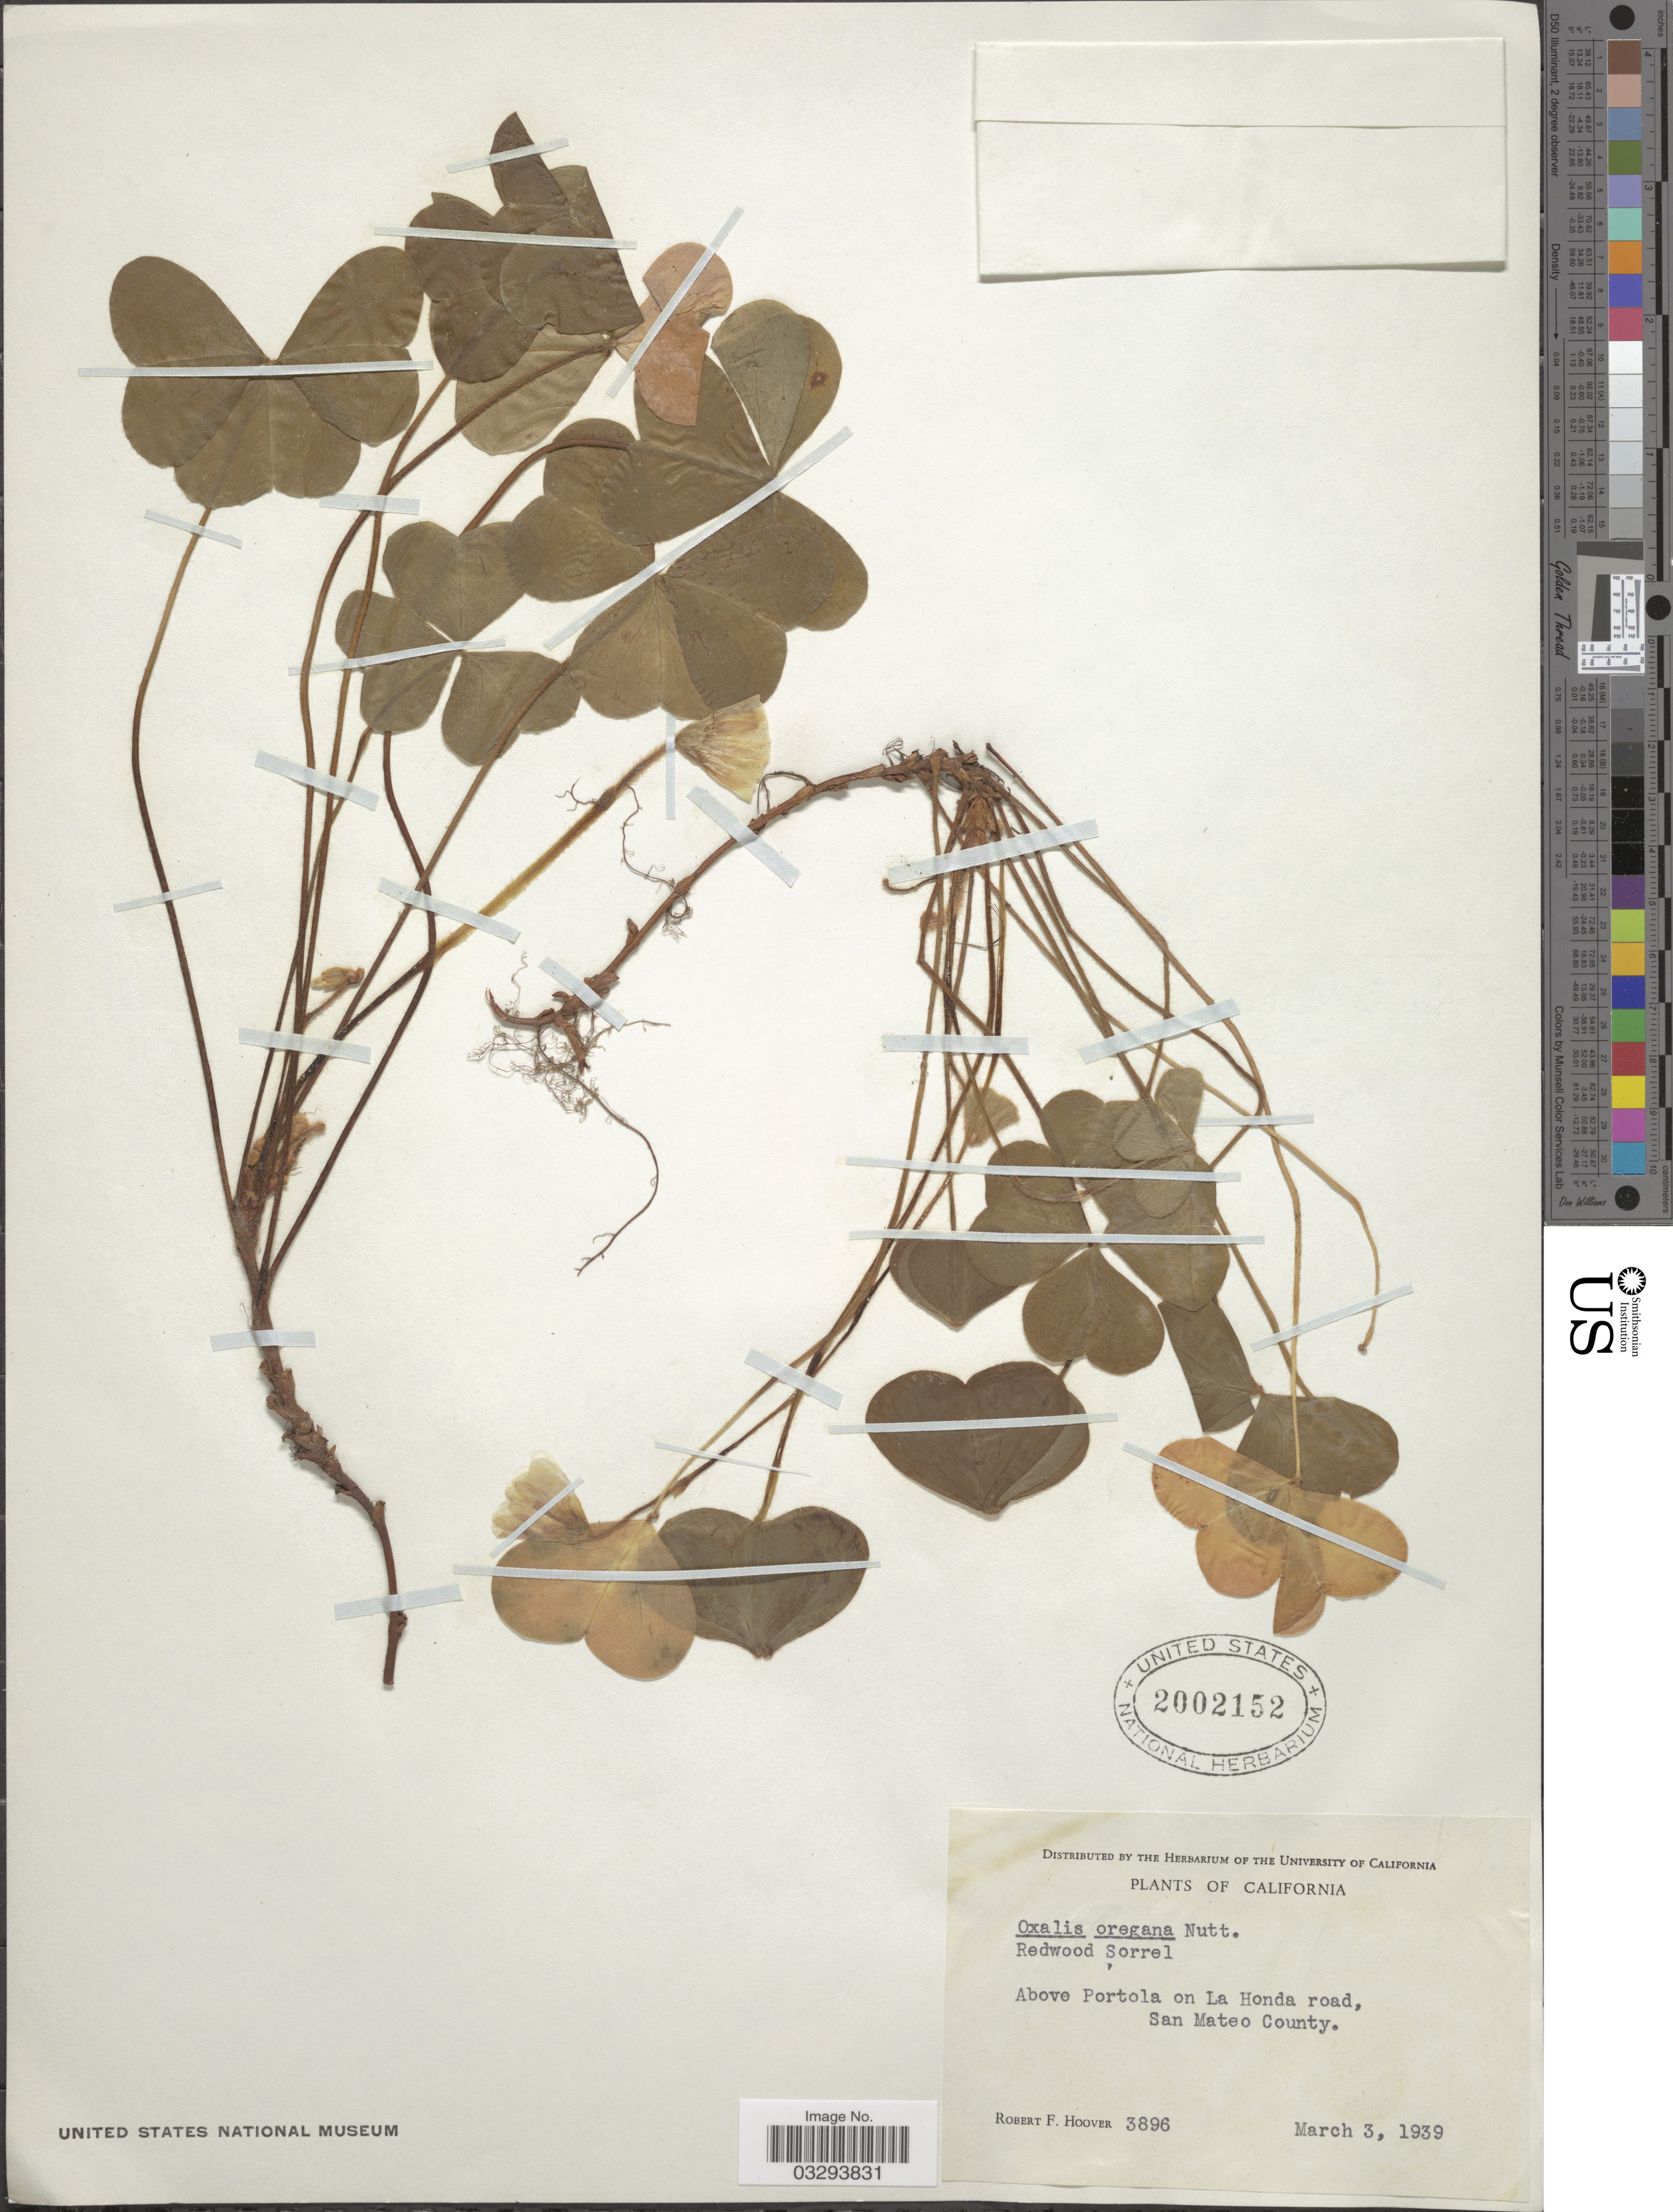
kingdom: Plantae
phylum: Tracheophyta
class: Magnoliopsida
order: Oxalidales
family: Oxalidaceae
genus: Oxalis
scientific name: Oxalis oregana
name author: Nutt.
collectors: R. F. Hoover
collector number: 3896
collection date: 1939-03-03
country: United States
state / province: California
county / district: San Mateo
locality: Above Portola on La Honda road, San Mateo County.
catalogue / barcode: US 2002152